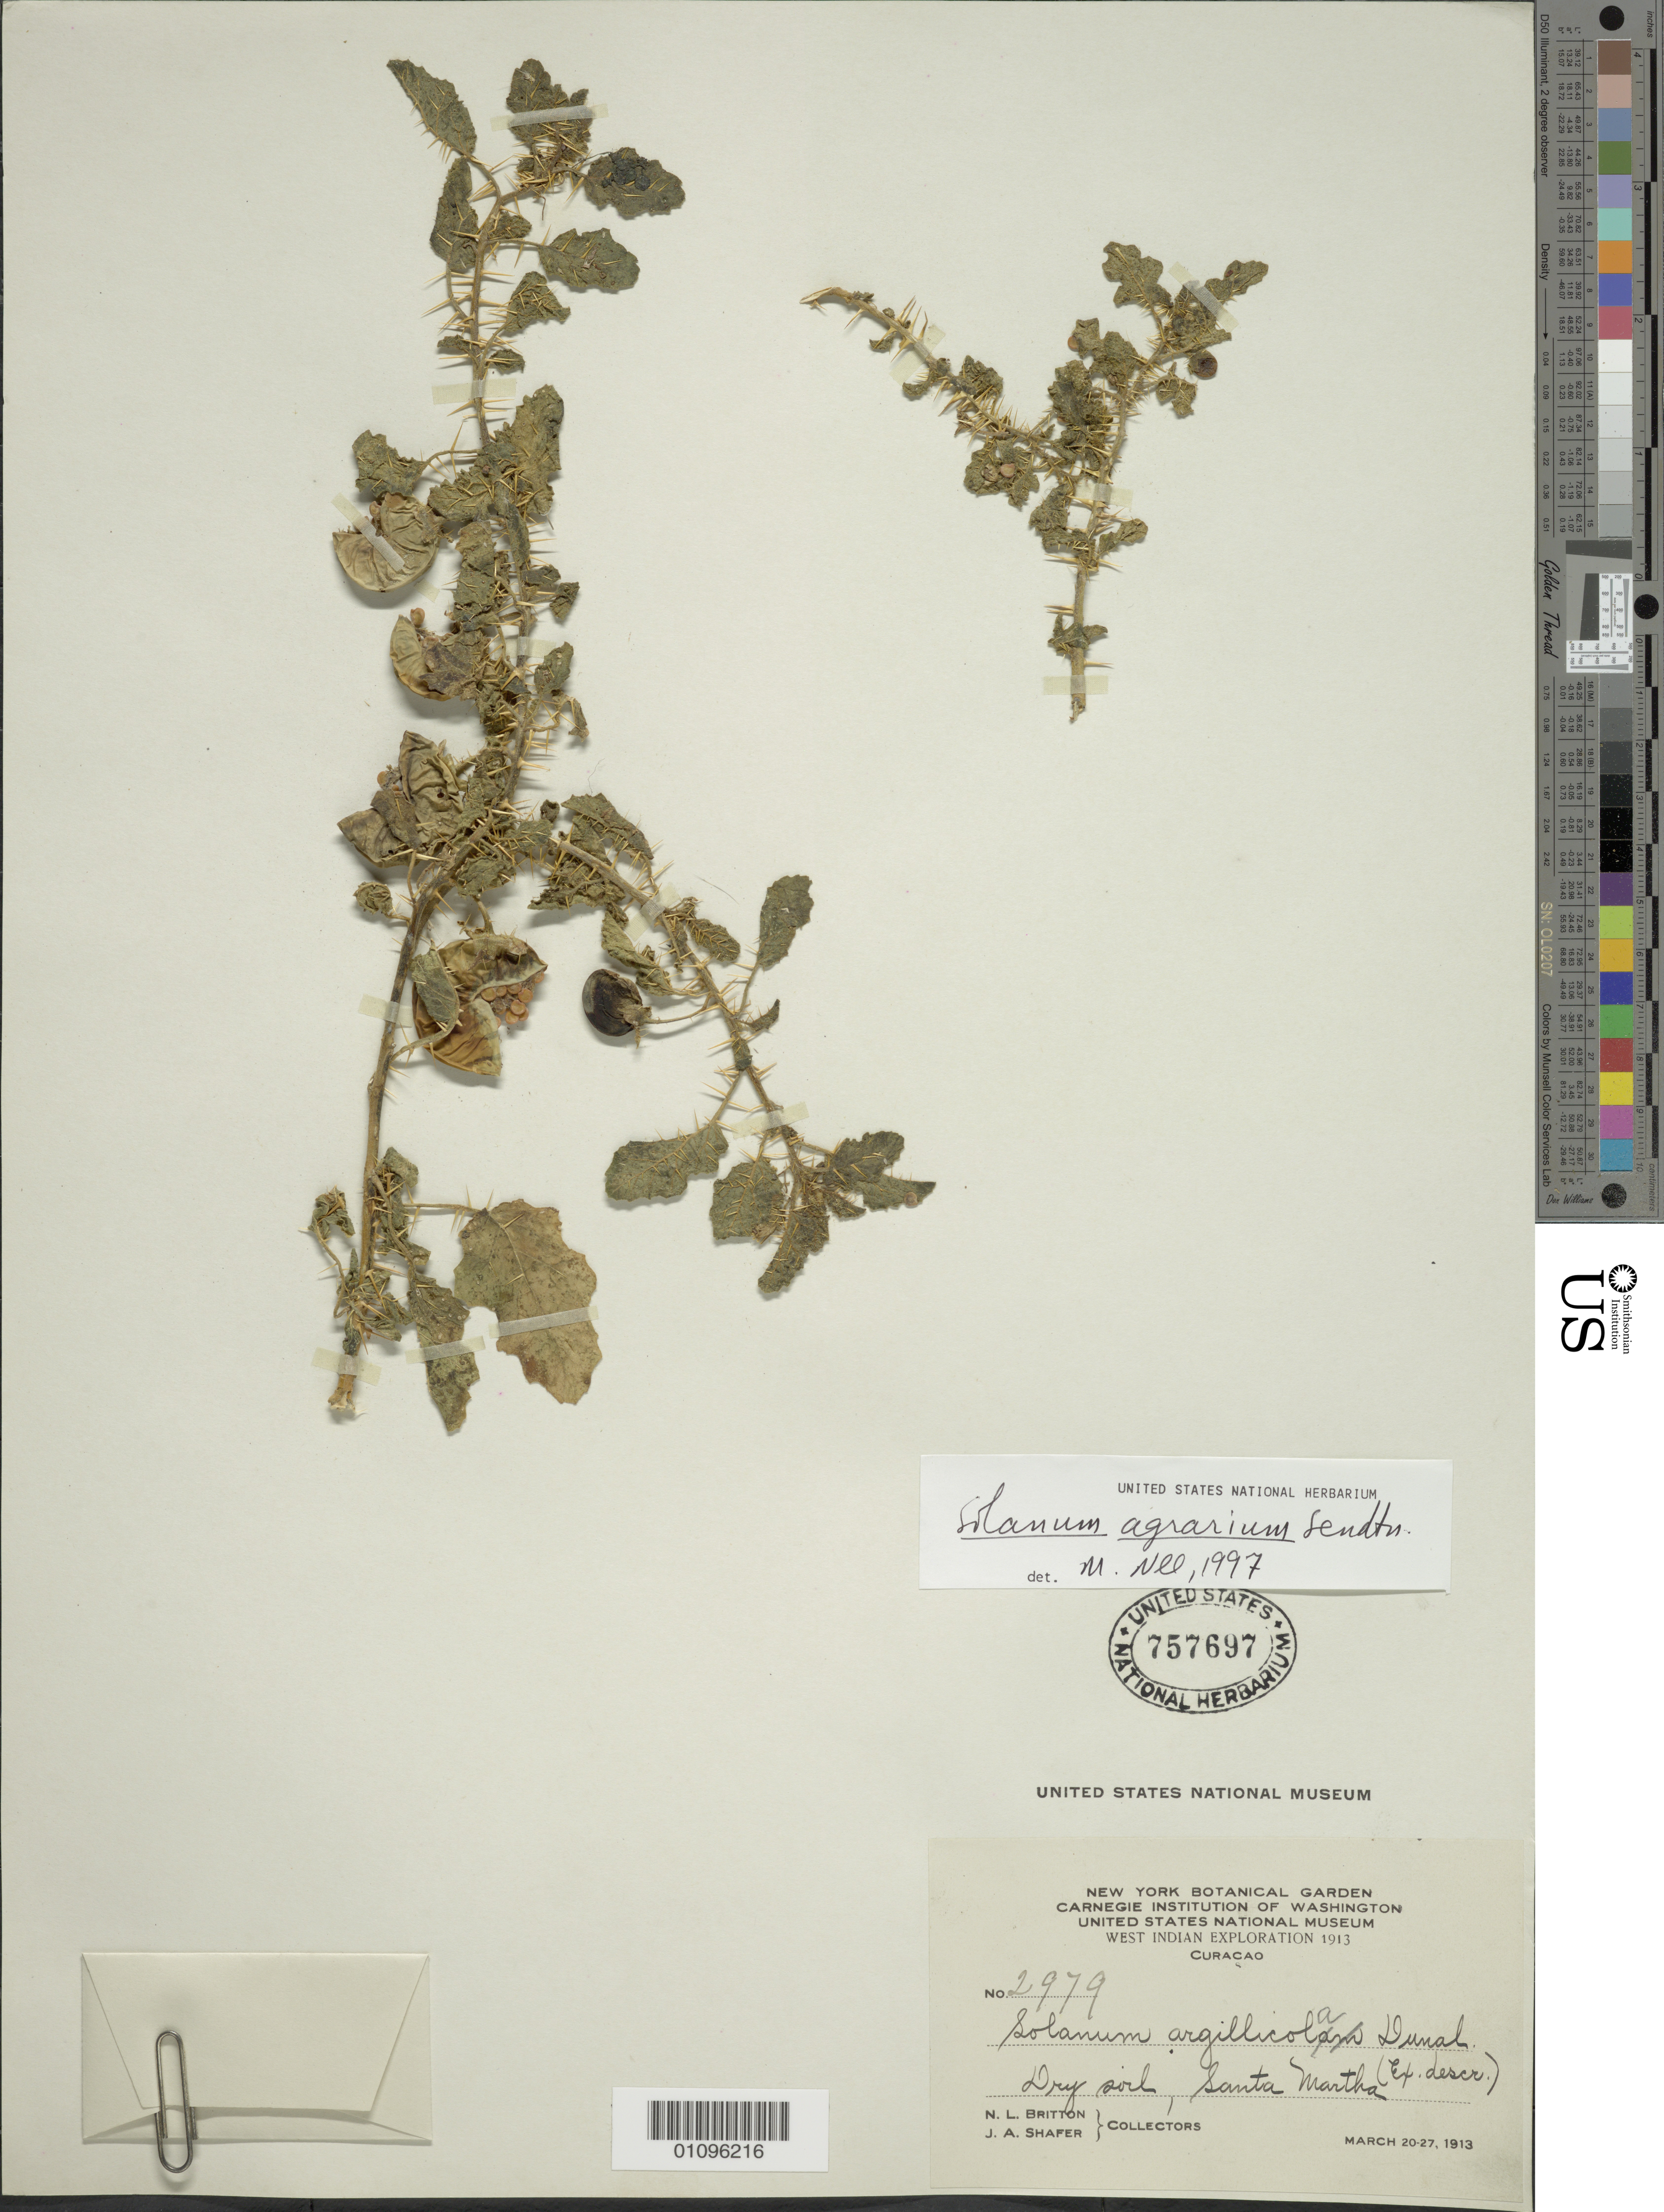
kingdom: Plantae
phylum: Tracheophyta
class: Magnoliopsida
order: Solanales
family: Solanaceae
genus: Solanum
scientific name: Solanum agrarium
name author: Sendtn.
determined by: Nee, Michael H.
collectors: N. Britton & J. A. Shafer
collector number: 2979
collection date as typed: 20 Mar 1913 to 27 Mar 1913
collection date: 1913-03-20/1913-03-27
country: Curaçao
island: Curaçao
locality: Santa Martha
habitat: Dry soil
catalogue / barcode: US 757697